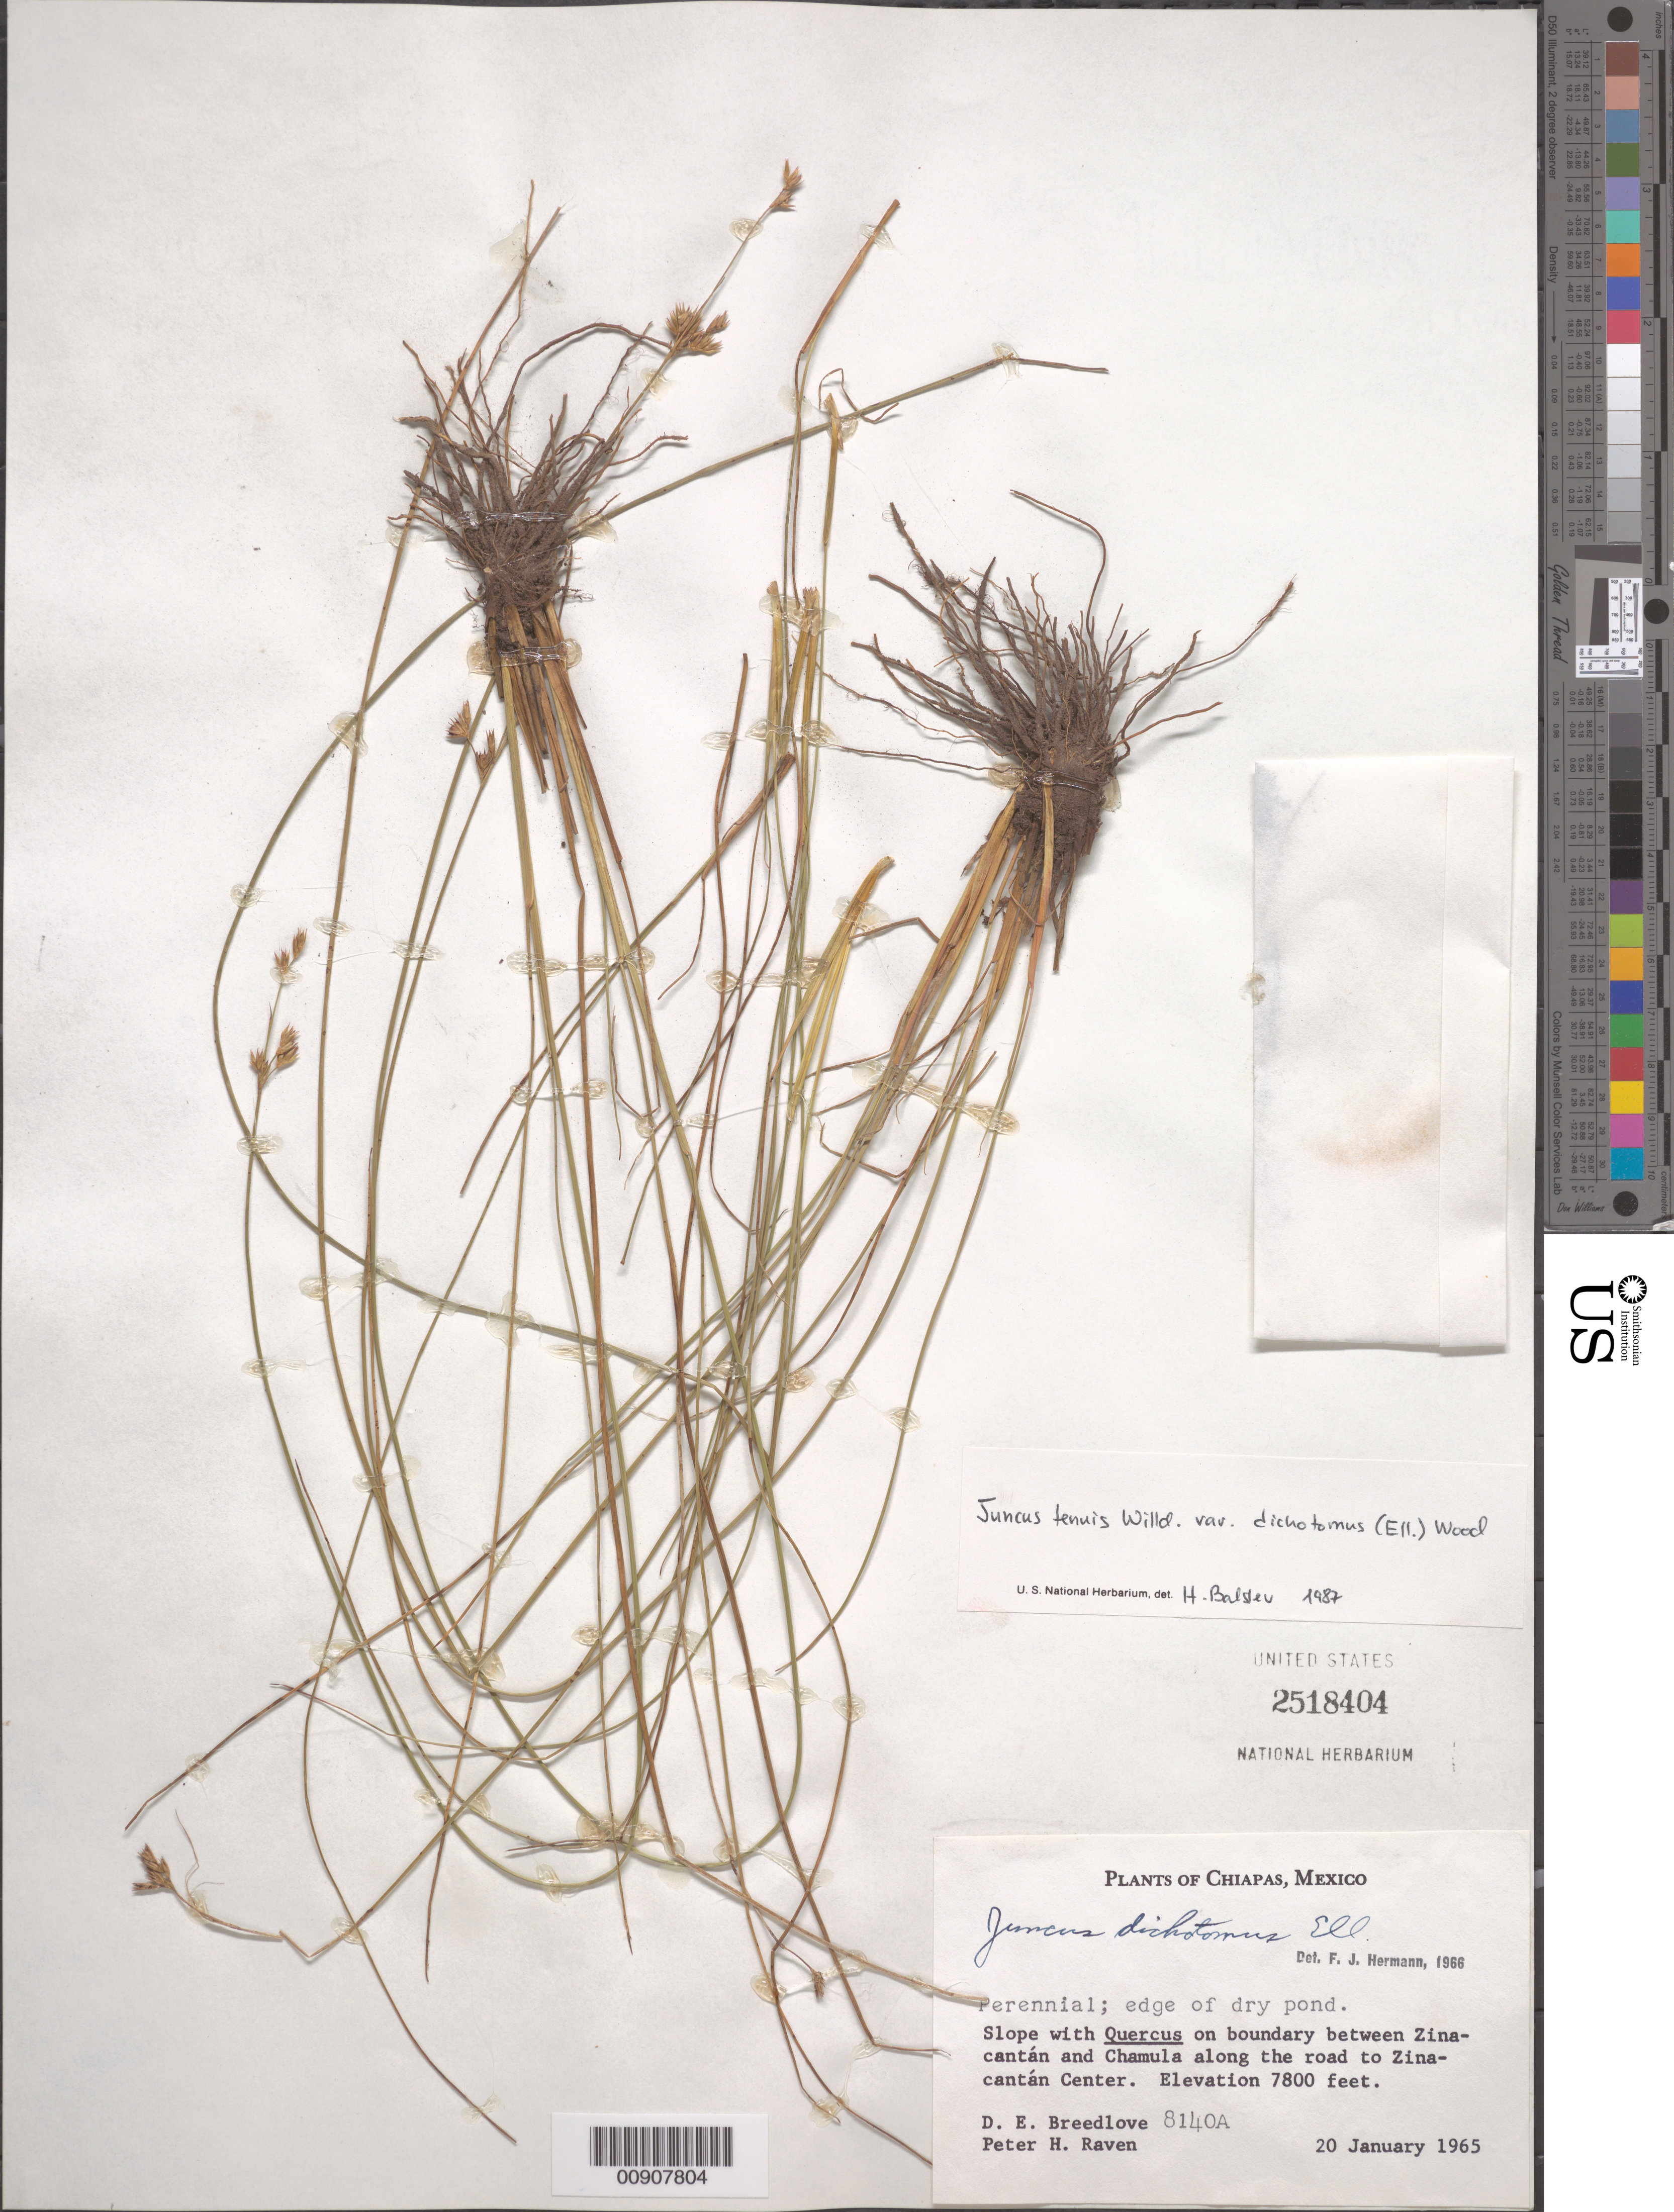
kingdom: Plantae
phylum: Tracheophyta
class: Liliopsida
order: Poales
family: Juncaceae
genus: Juncus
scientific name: Juncus tenuis var. dichotomus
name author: (Elliott) Alph. Wood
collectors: D. E. Breedlove & P. H. Raven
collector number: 8140 A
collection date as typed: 20 Jan 1965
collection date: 1965-01-20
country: Mexico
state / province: Chiapas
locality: On boundary between Zinacantán and Chamula along the road to Zinacantán Center.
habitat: Edge of dry pond. Slope with Quercus.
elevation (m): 2377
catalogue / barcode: US 2518404